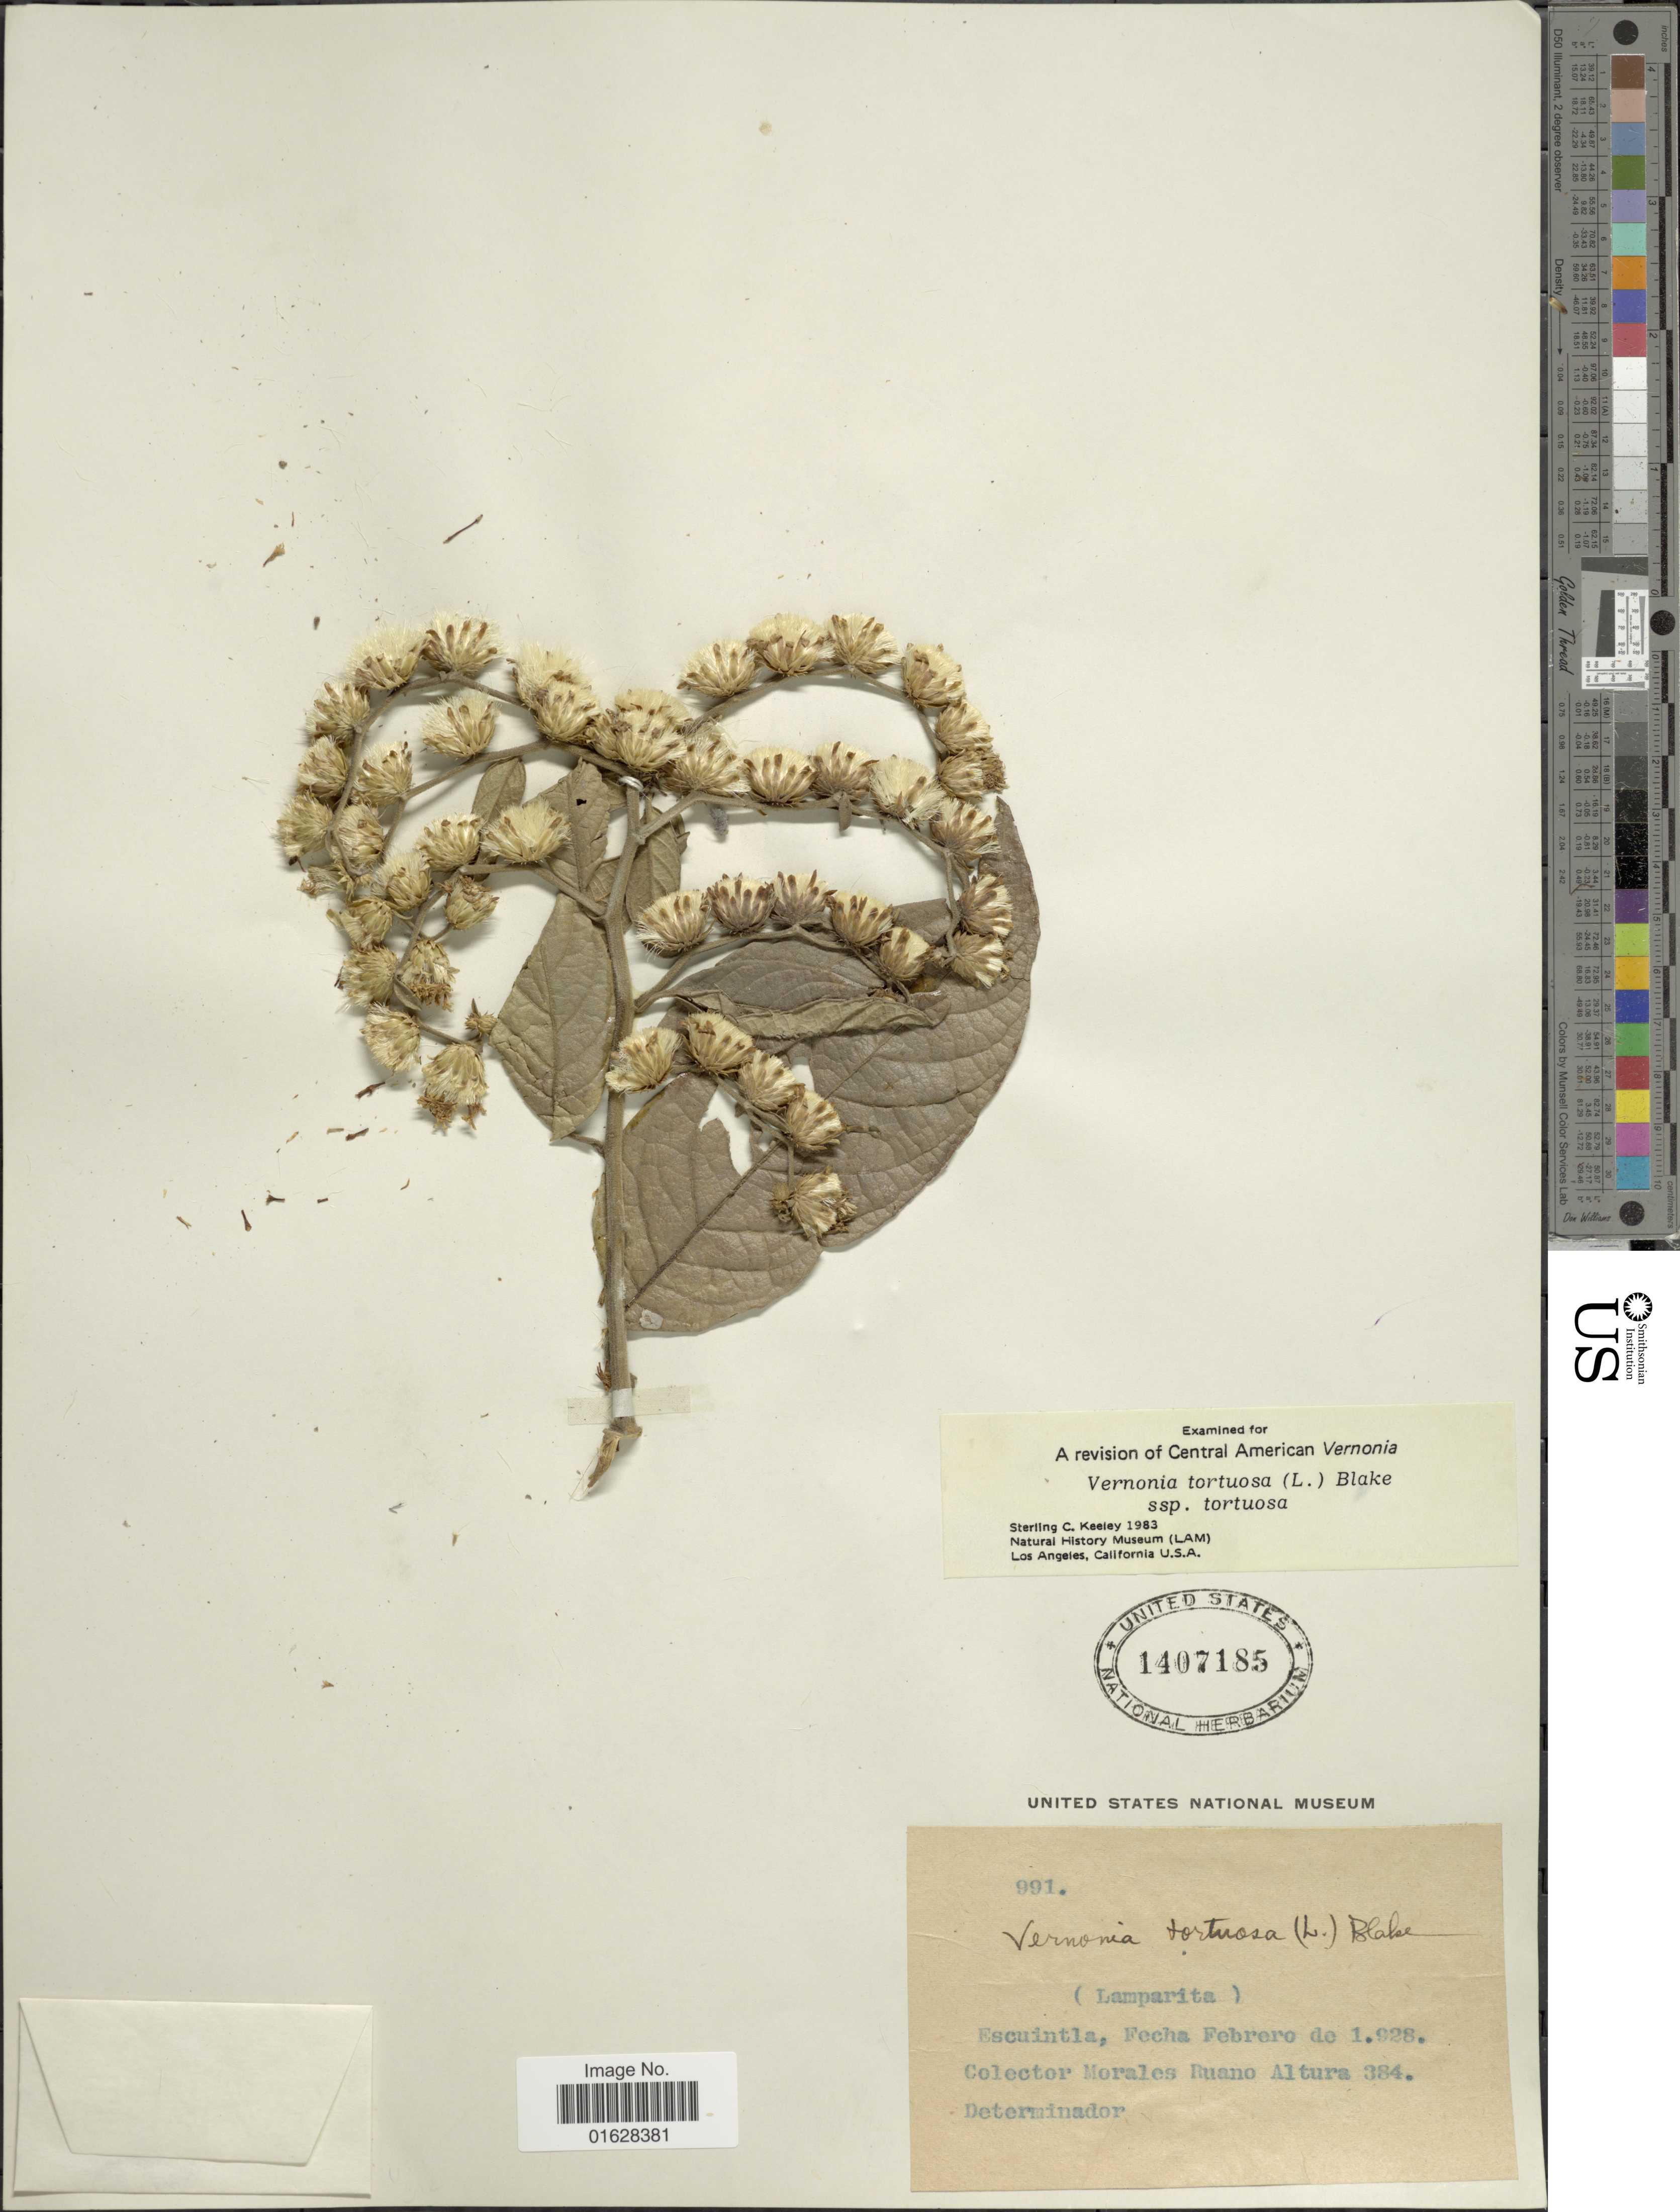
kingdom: Plantae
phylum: Tracheophyta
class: Magnoliopsida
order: Asterales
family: Asteraceae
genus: Lepidaploa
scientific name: Lepidaploa tortuosa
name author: (L.) H. Rob.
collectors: M. Ruano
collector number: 991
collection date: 1928-02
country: Guatemala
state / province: Escuintla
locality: Lamparita, Escuintla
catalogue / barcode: US 1407185